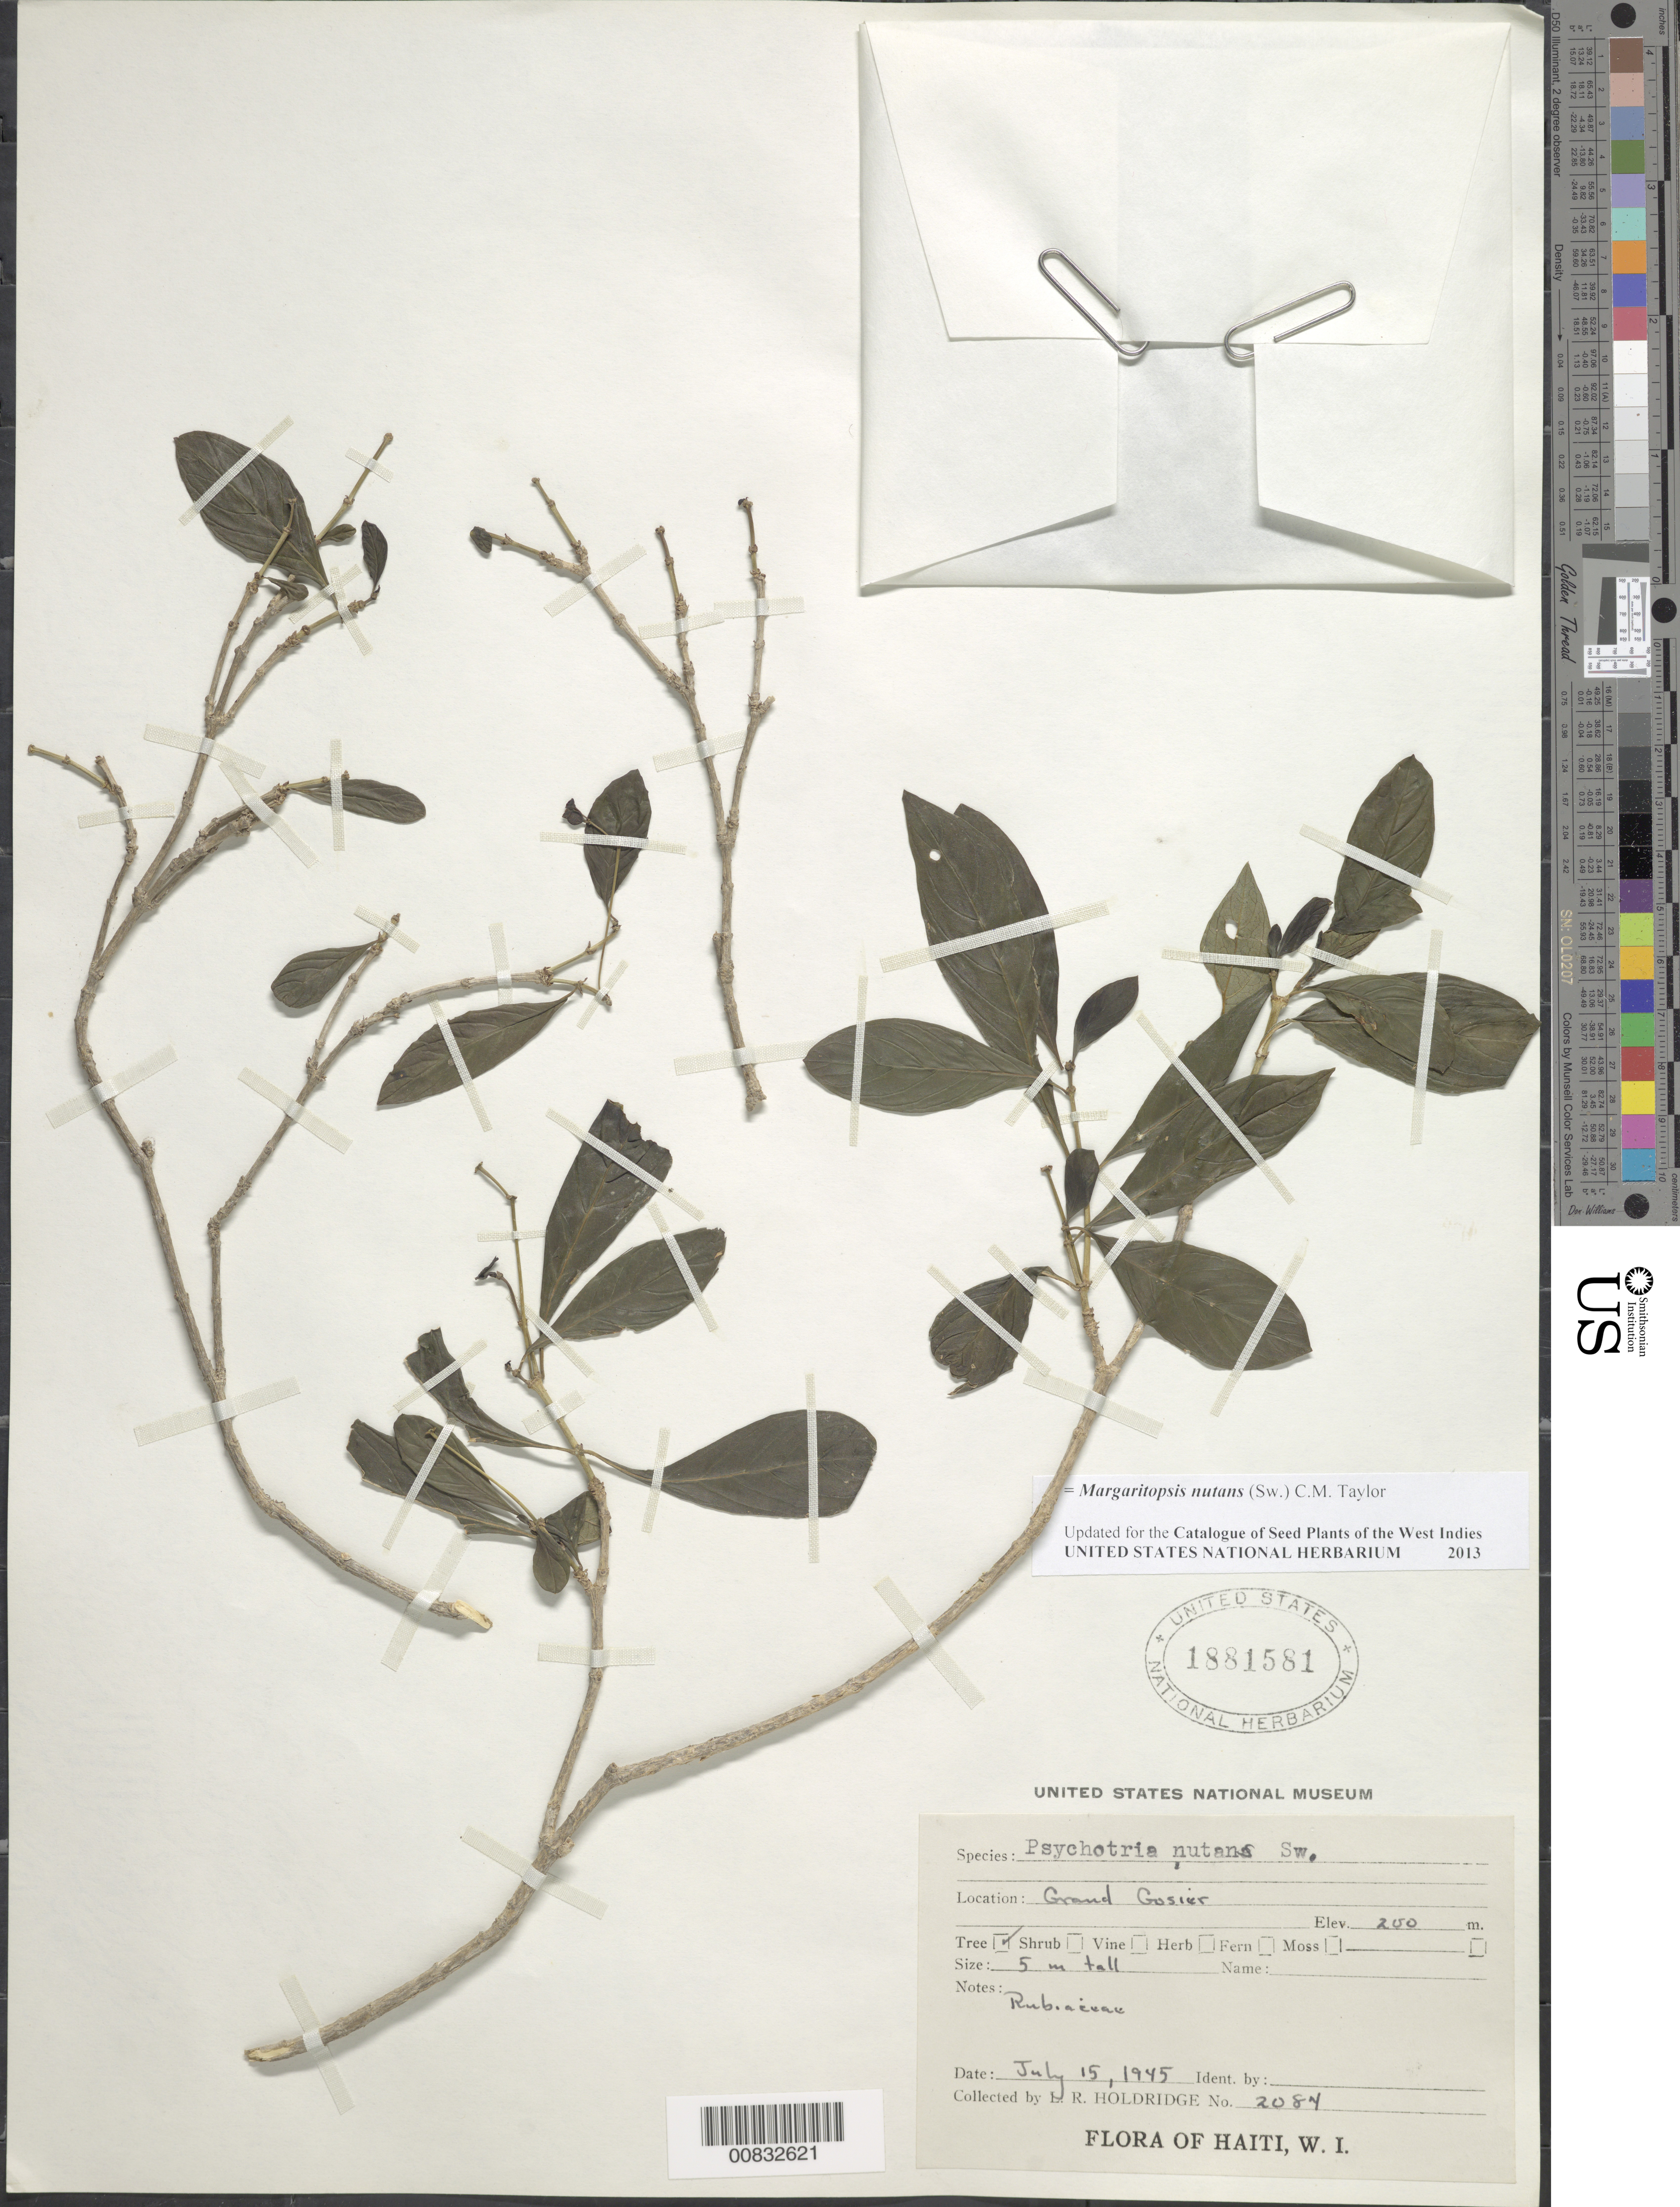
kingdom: Plantae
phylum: Tracheophyta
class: Magnoliopsida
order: Gentianales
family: Rubiaceae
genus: Margaritopsis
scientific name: Margaritopsis nutans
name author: (Sw.) C.M. Taylor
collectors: L. Holdridge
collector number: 2084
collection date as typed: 15 Jul 1945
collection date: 1945-07-15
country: Haiti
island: Hispaniola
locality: Grand Gasier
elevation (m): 200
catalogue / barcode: US 1881581